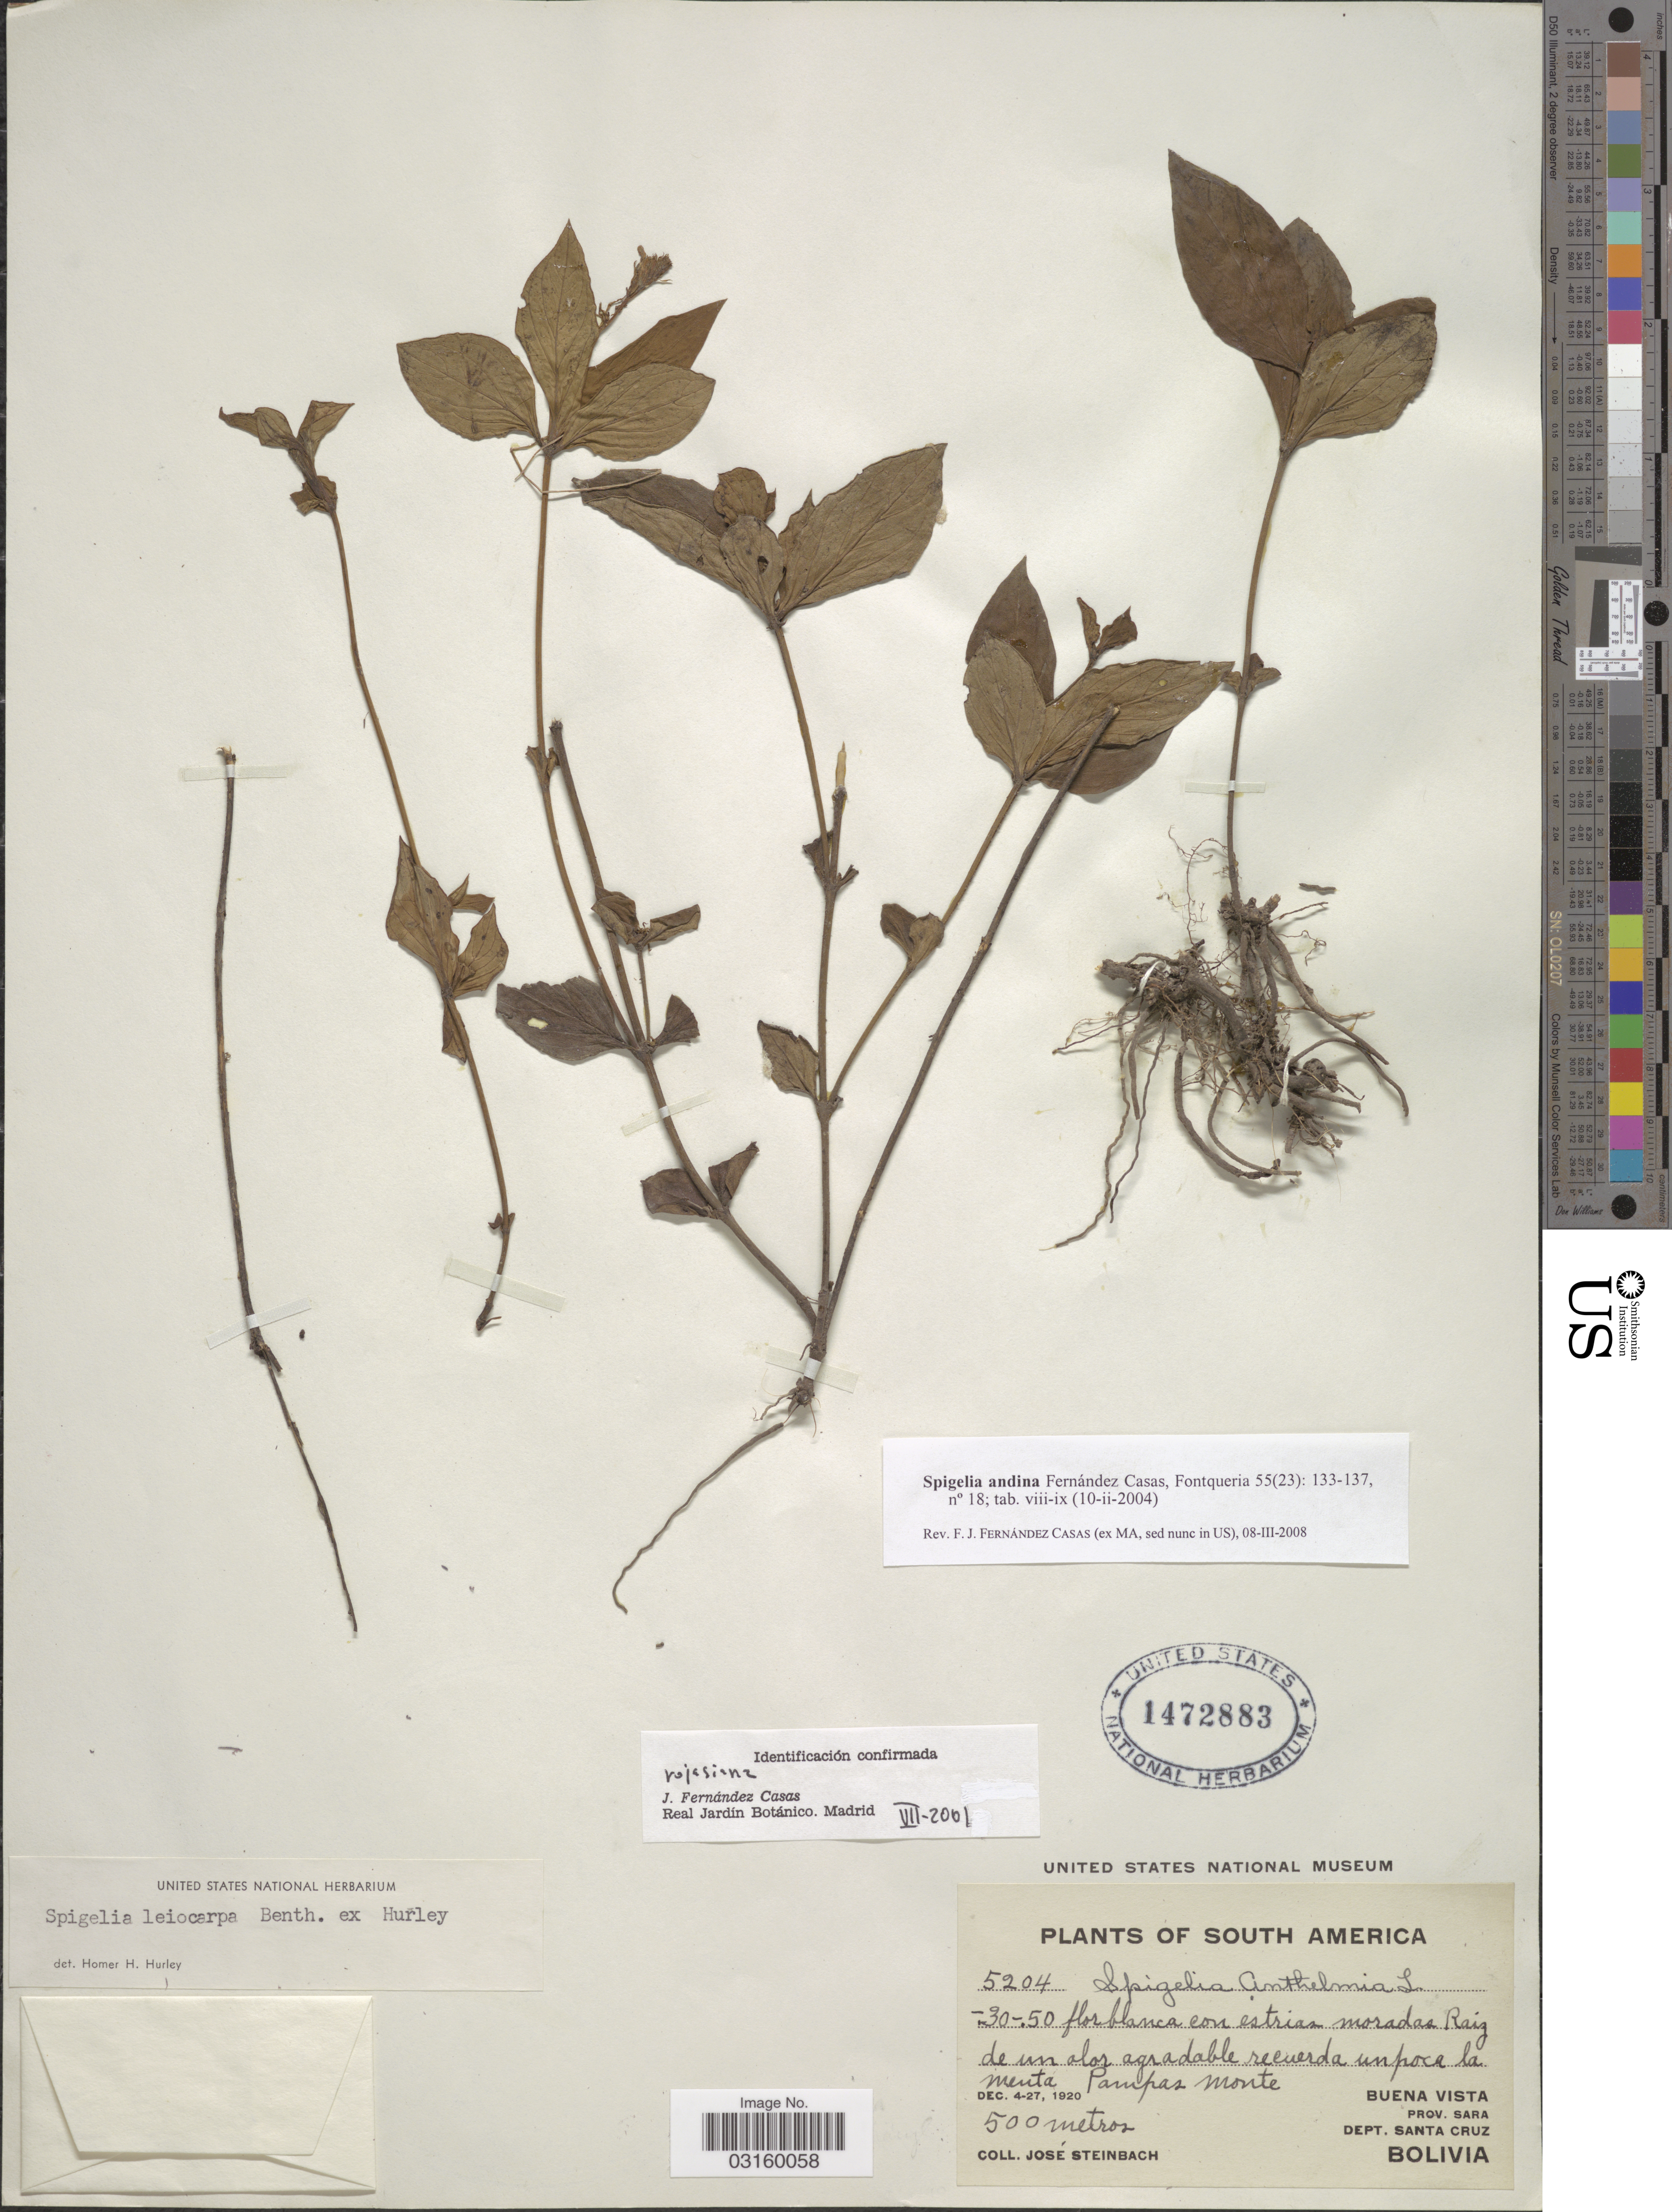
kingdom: Plantae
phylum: Tracheophyta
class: Magnoliopsida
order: Gentianales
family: Loganiaceae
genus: Spigelia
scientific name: Spigelia andina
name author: Fern. Casas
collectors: J. Steinbach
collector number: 5204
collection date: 1920-12-04/1920-12-27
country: Bolivia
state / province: Santa Cruz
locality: Pampas Monte, Buena Vista, Prov. Sara, Dept. Santa Cruz.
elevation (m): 500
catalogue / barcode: US 1472883